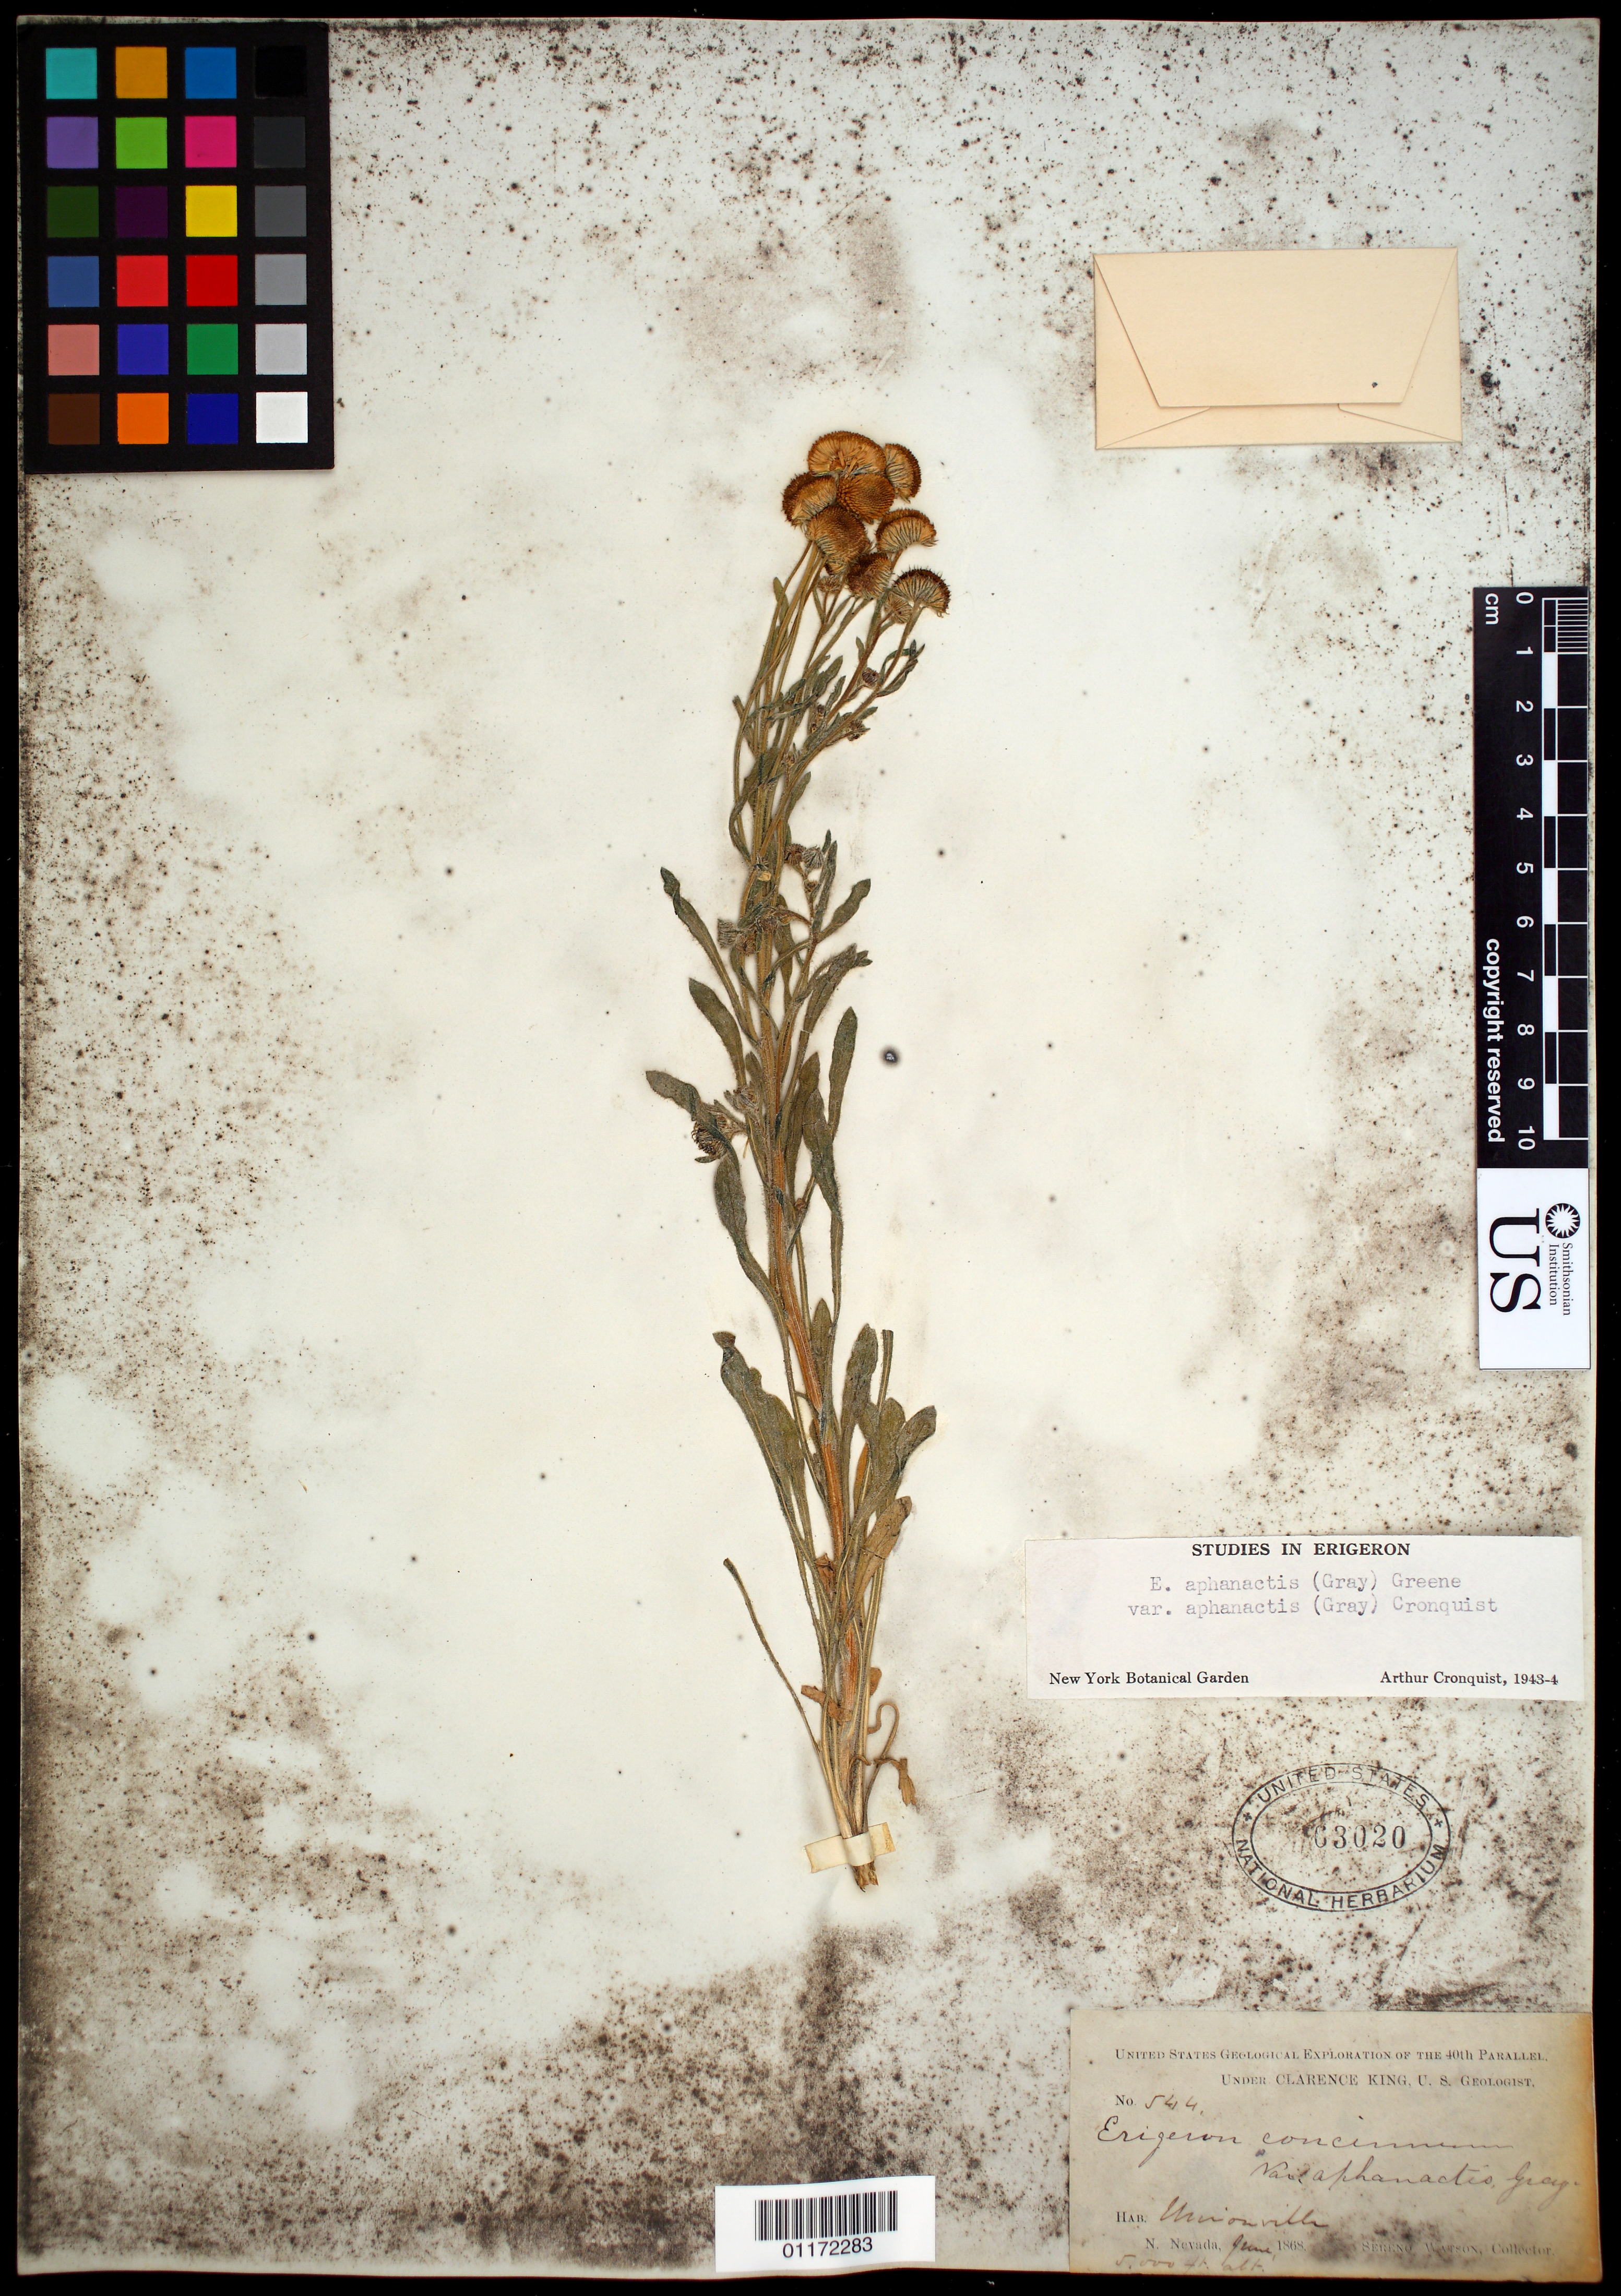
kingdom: Plantae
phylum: Tracheophyta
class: Magnoliopsida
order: Asterales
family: Asteraceae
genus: Erigeron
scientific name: Erigeron aphanactis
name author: (A. Gray) Greene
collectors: S. Watson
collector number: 544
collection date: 1868-06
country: United States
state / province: Nevada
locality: Unionville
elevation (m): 1524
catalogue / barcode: US 63020